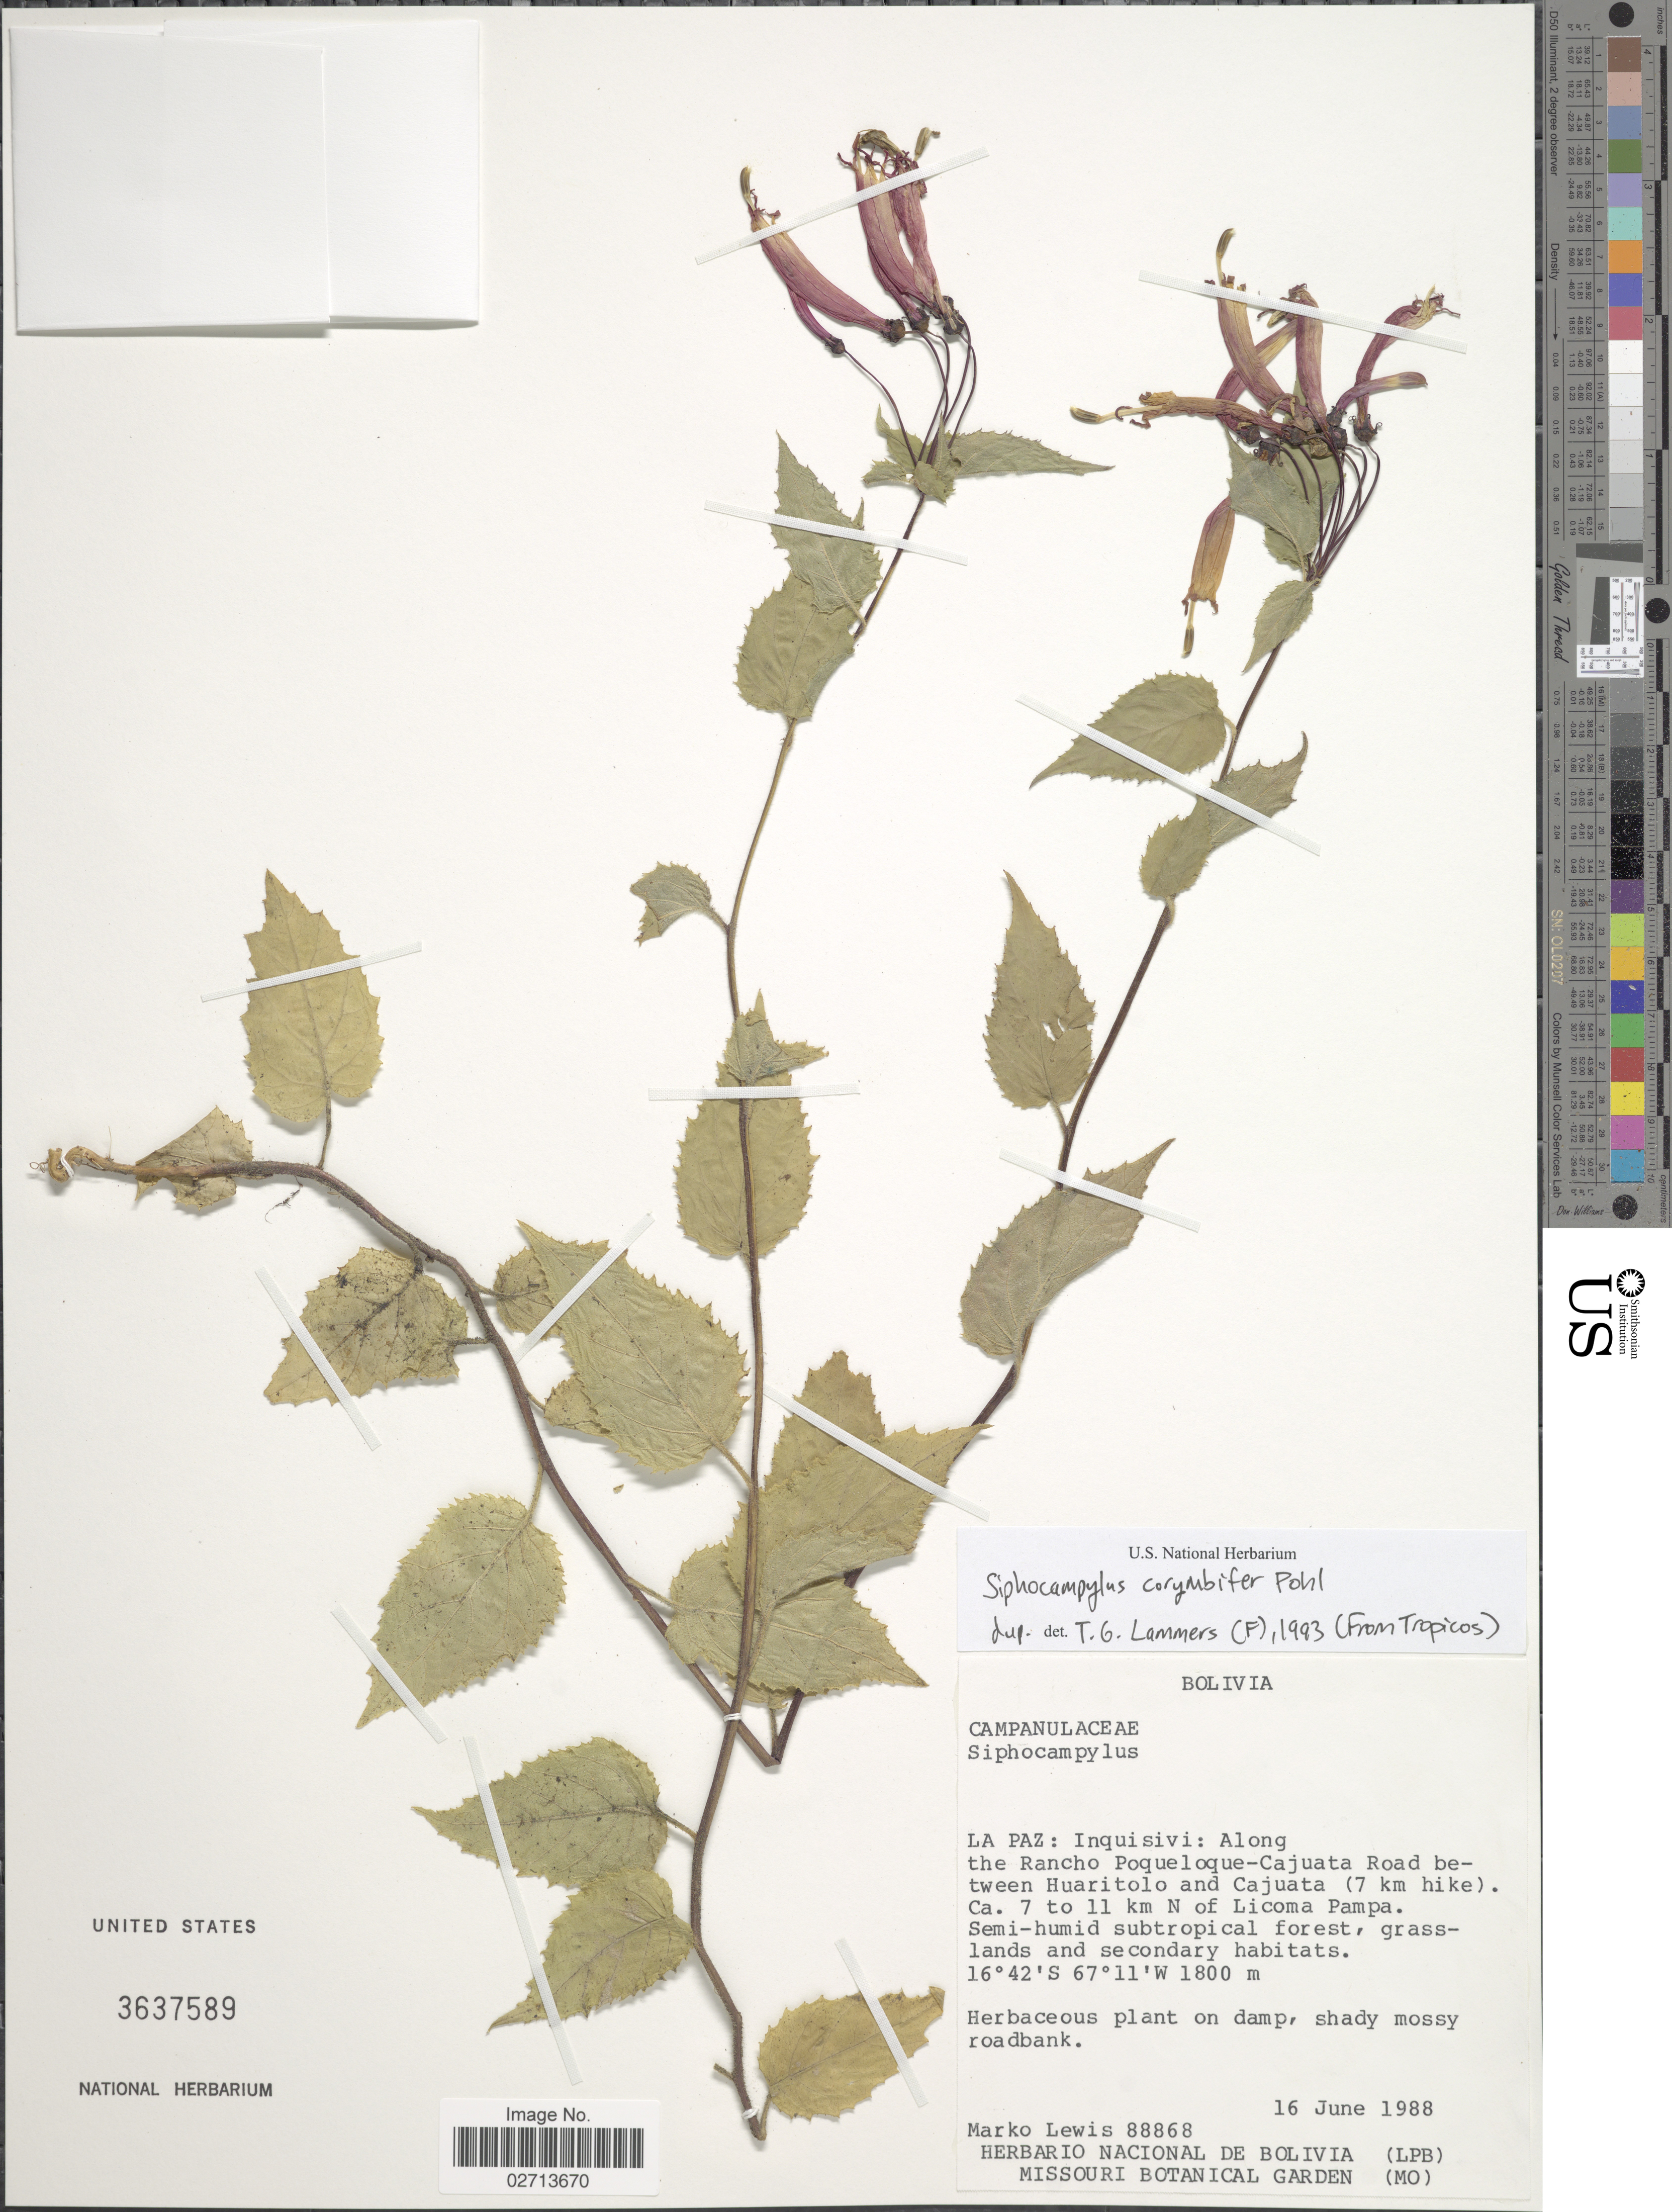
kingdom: Plantae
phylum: Tracheophyta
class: Magnoliopsida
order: Asterales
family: Campanulaceae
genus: Siphocampylus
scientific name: Siphocampylus corymbiferus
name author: Pohl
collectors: M. A. Lewis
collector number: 88868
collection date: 1988-06-16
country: Bolivia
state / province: La Paz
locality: Inquisivi: Along the Rancho Poqueloque-Cajuata Road between Huaritolo and Cajuata (7 km hike) Ca. 7 to 11 km N of Licoma Pampa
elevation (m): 1800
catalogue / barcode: US 3637589